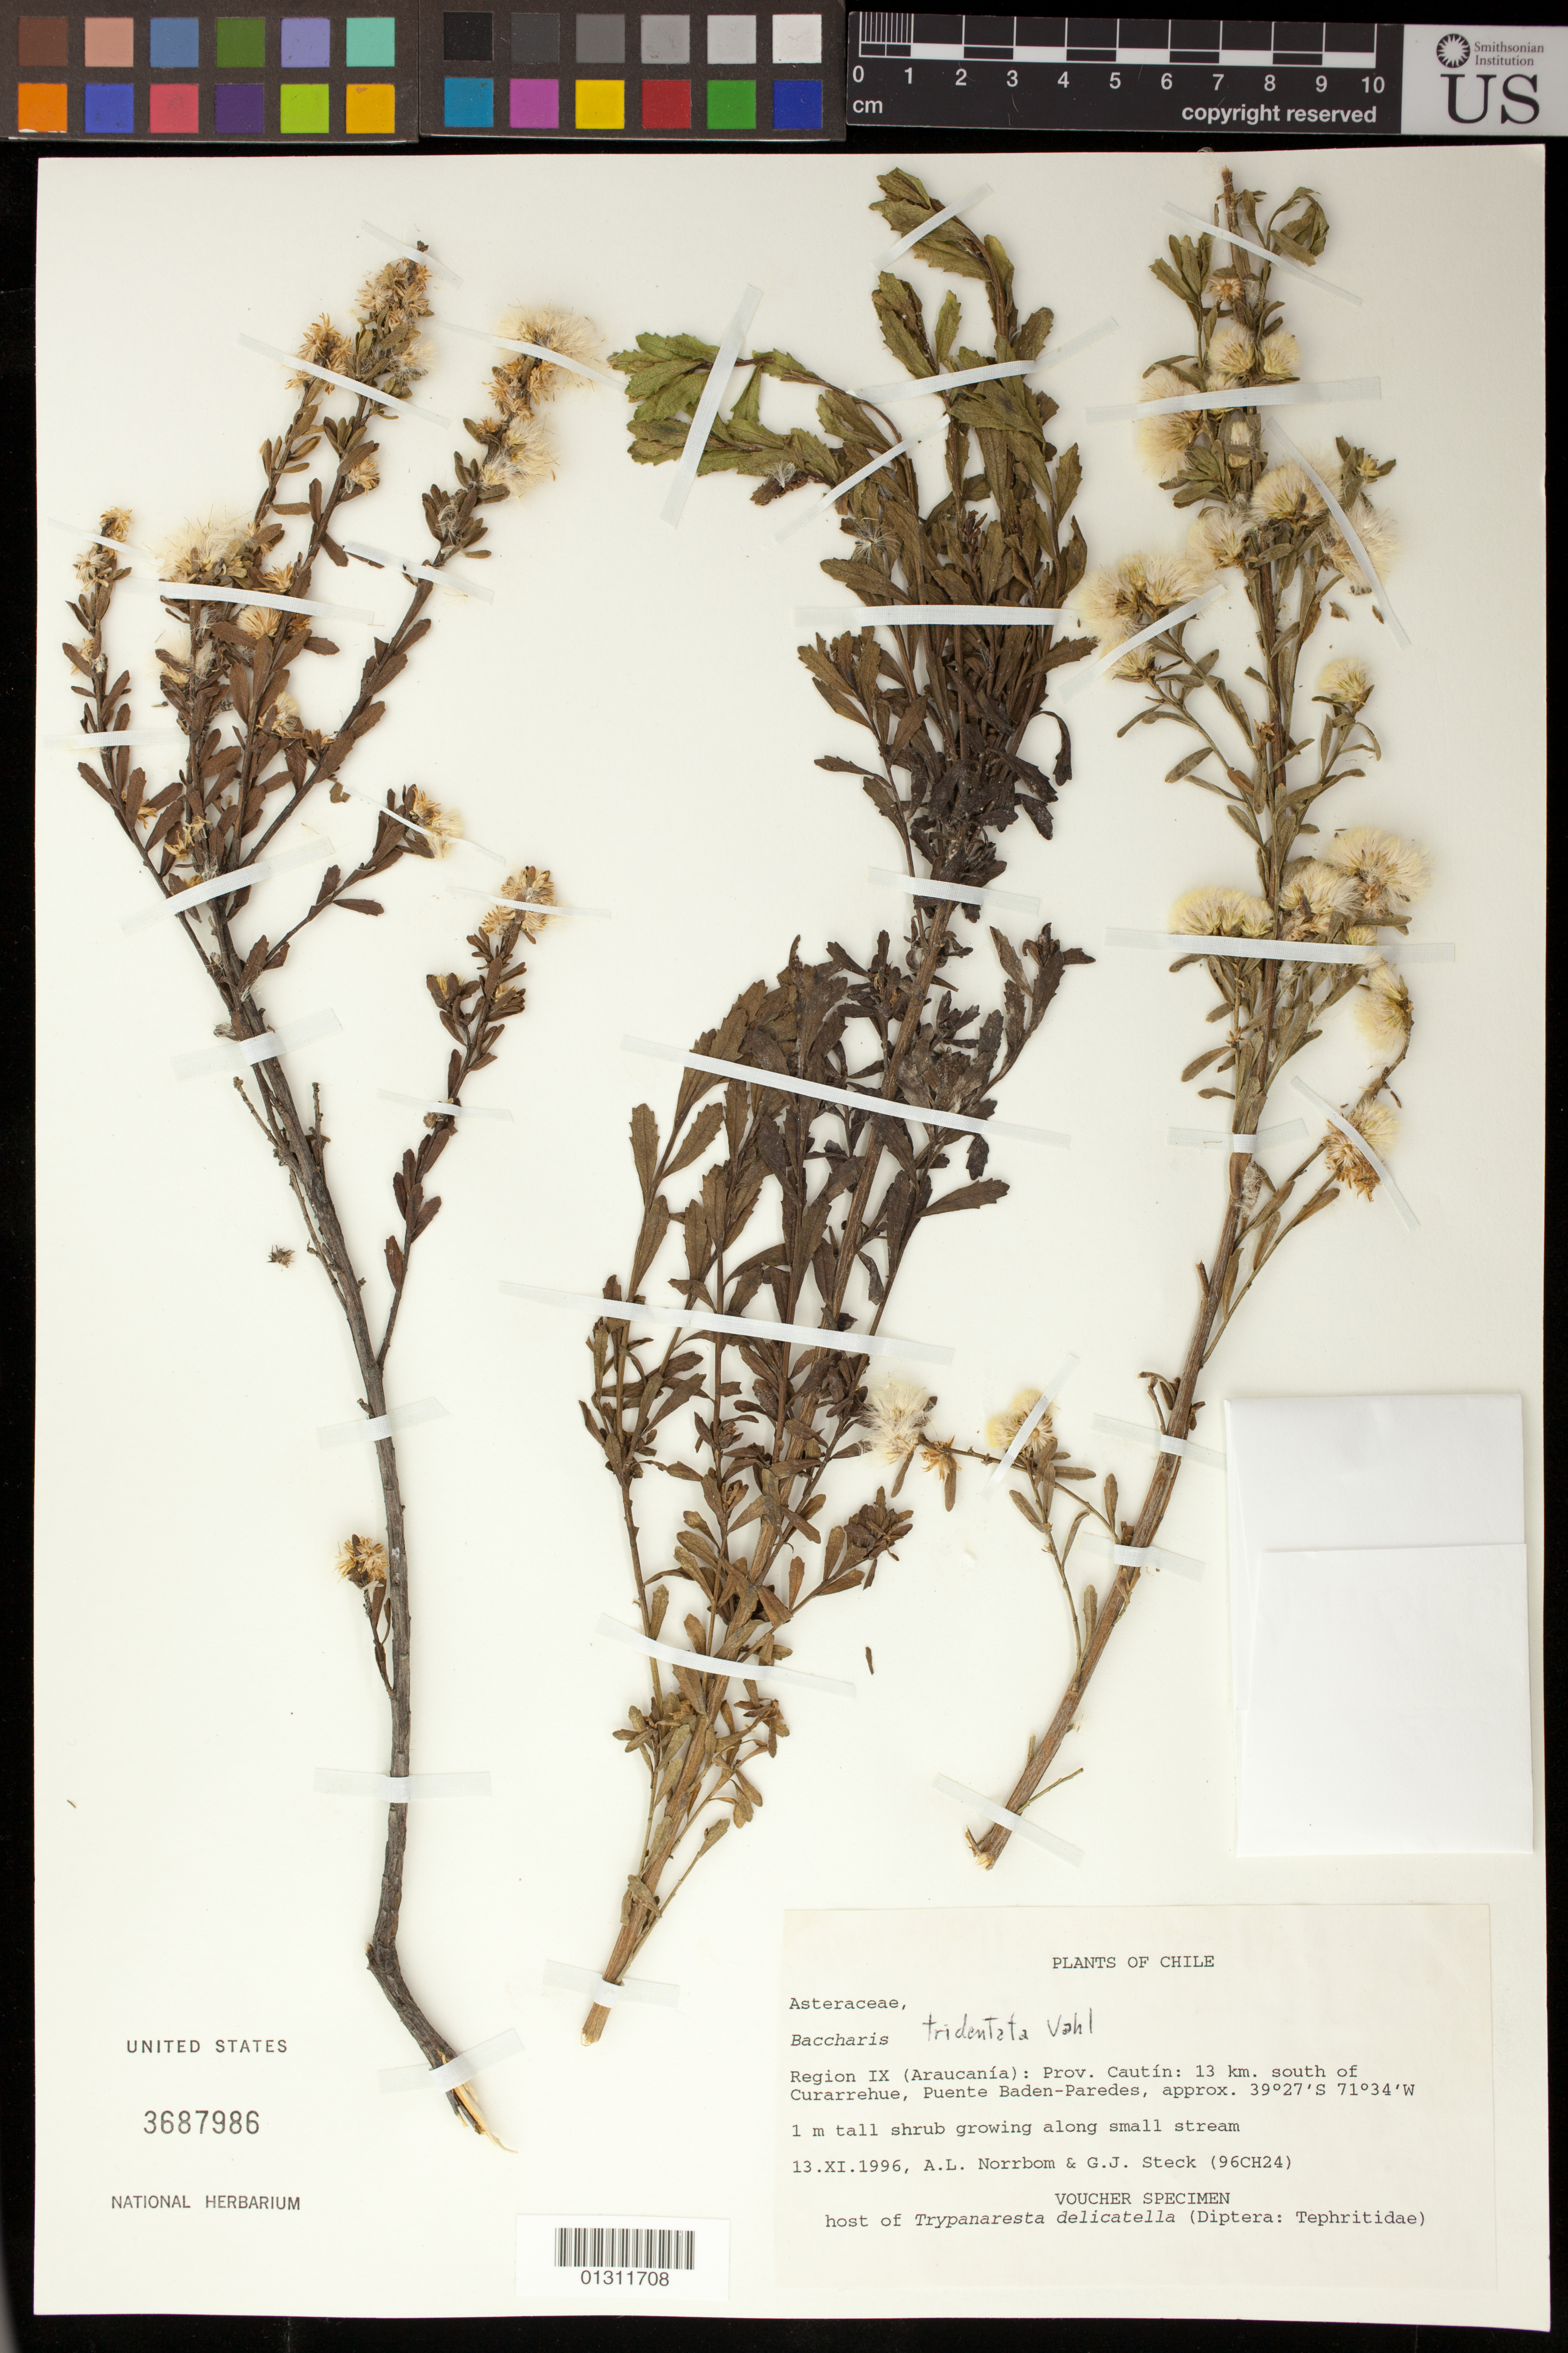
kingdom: Plantae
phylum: Tracheophyta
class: Magnoliopsida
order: Asterales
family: Asteraceae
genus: Baccharis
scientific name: Baccharis tridentata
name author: Vahl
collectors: A. L. Norrbom & G. Steck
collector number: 96CH24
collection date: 1996-11-13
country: Chile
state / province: Araucanía (IX)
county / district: Cautin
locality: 13 km S of Curarrehue, Puente Baden - Paredes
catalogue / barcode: US 3687986